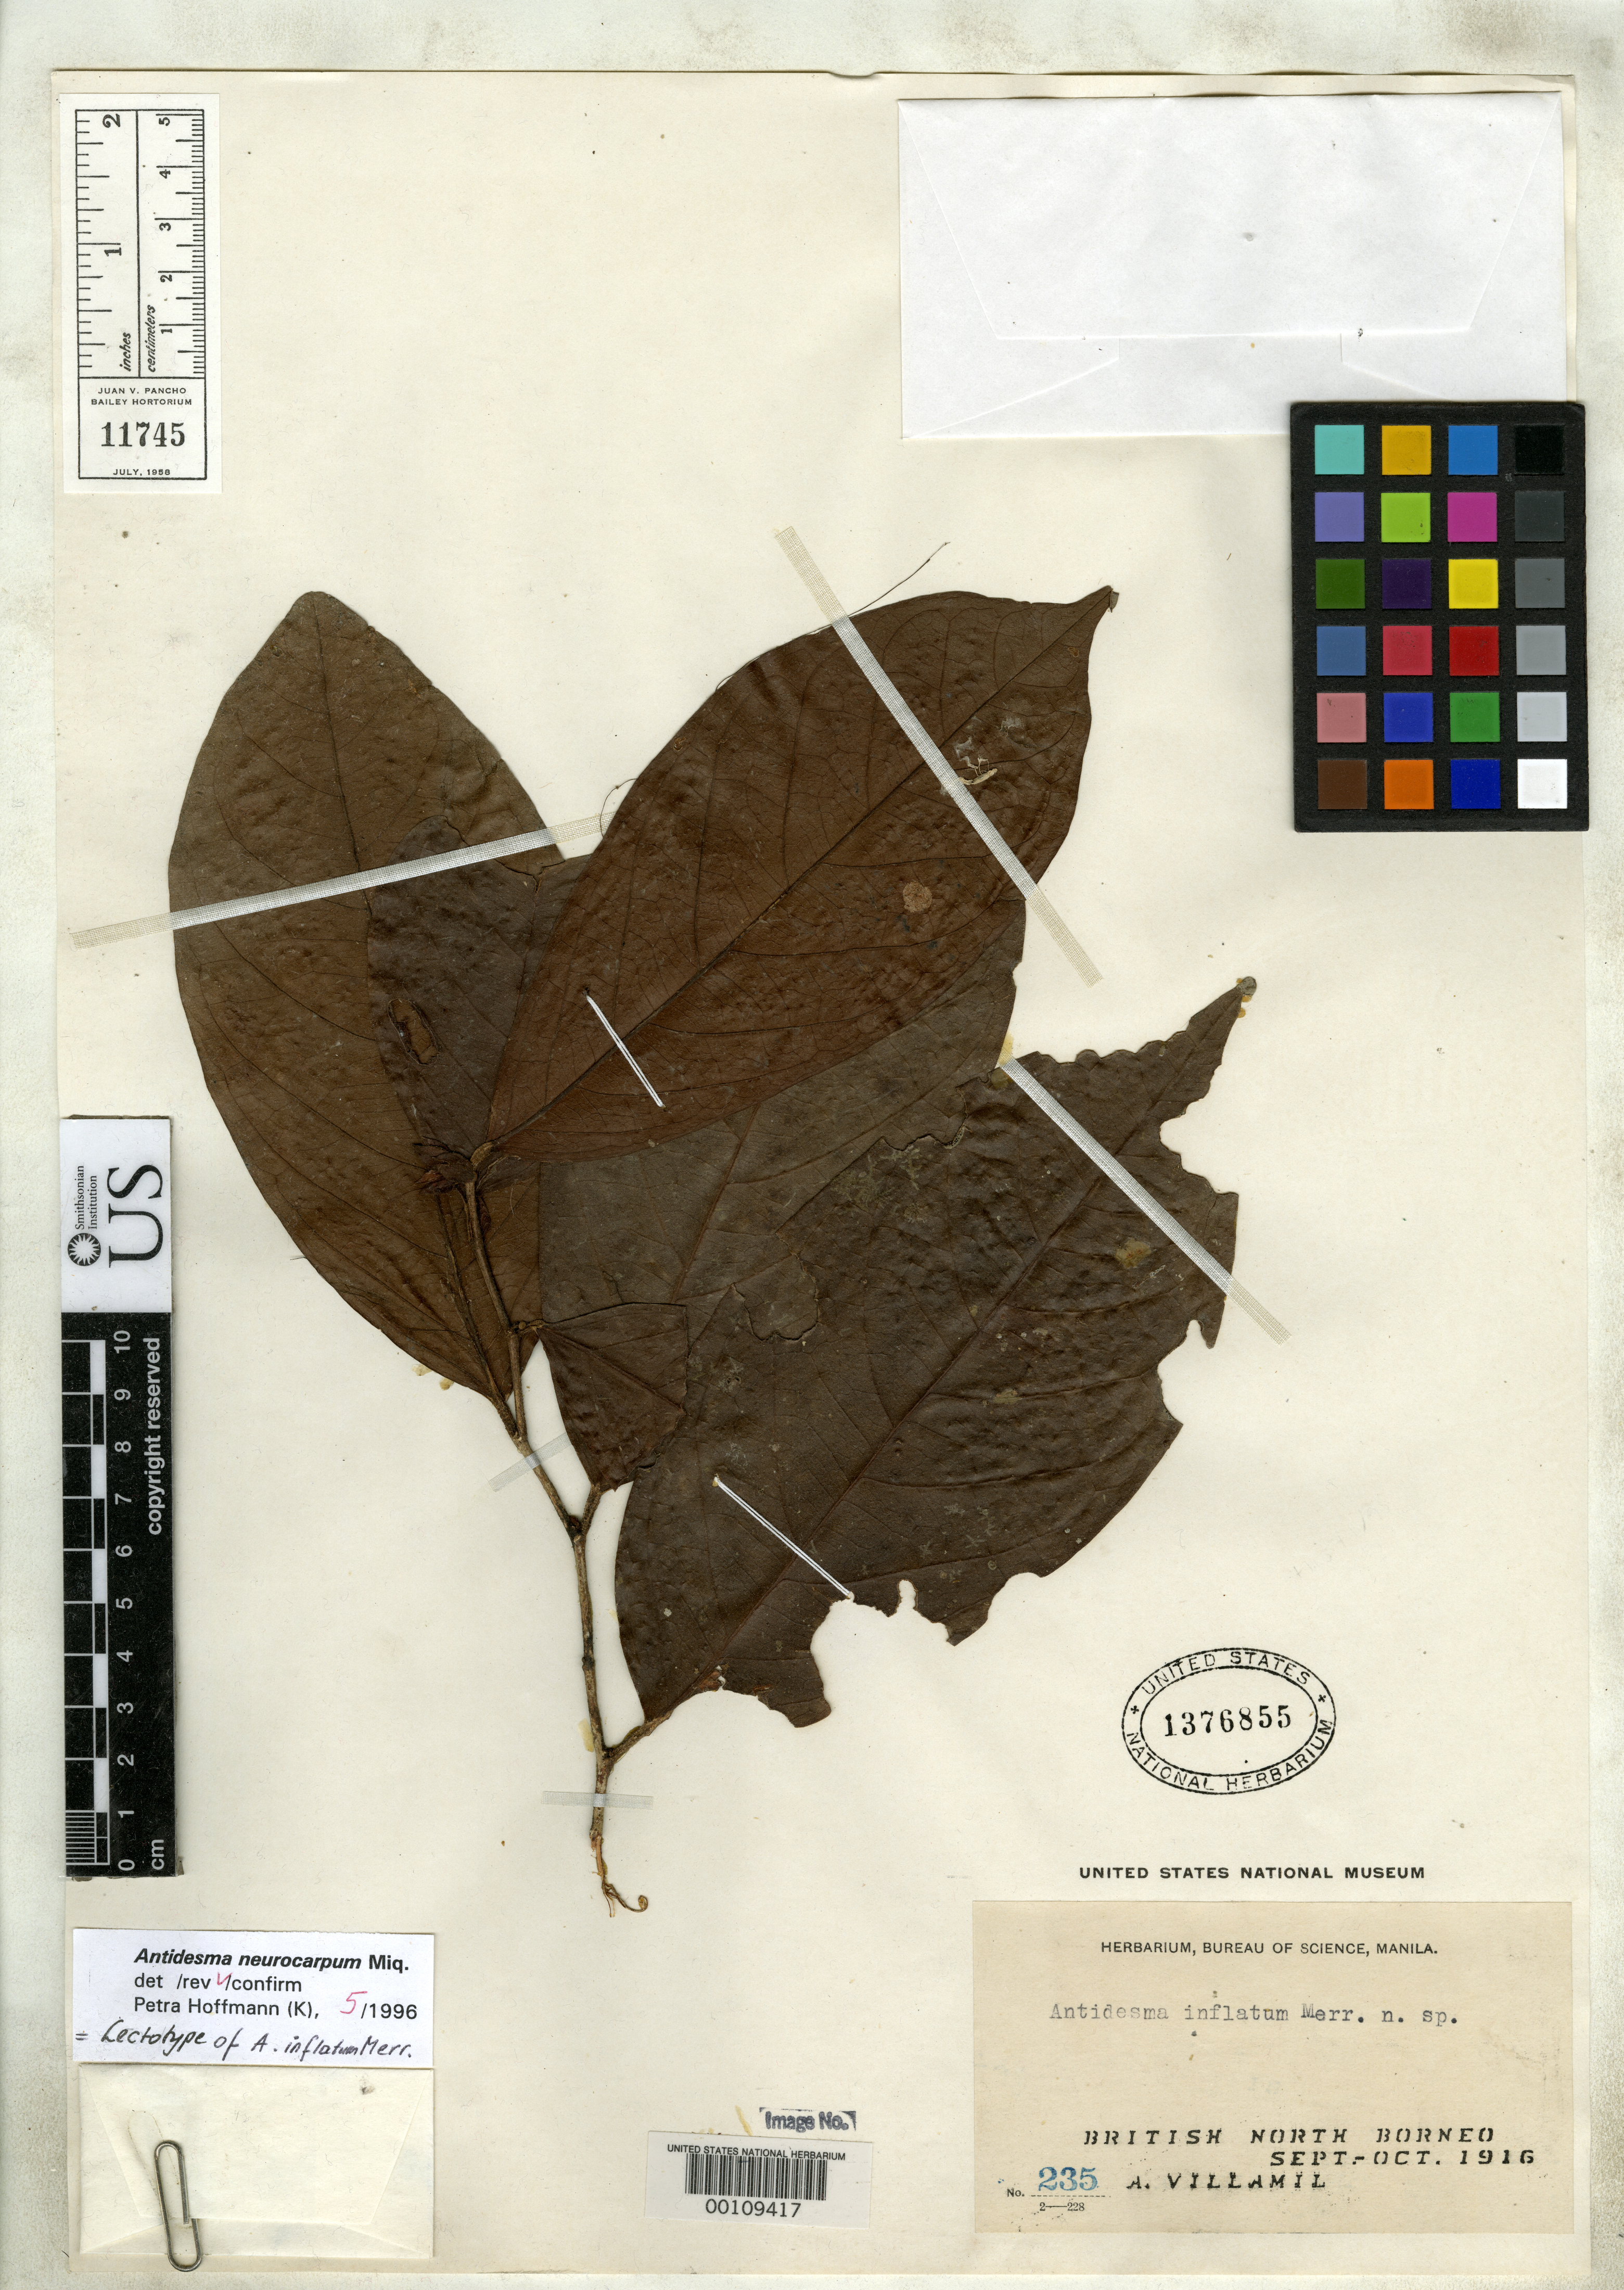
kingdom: Plantae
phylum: Tracheophyta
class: Magnoliopsida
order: Malpighiales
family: Phyllanthaceae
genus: Antidesma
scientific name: Antidesma inflatum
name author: Merr.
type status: Type Material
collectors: A. Villamil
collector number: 235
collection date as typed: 06 Oct 1916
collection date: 1916-10-06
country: Indonesia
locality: Kalahakan Watershed.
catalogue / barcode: US 1376855